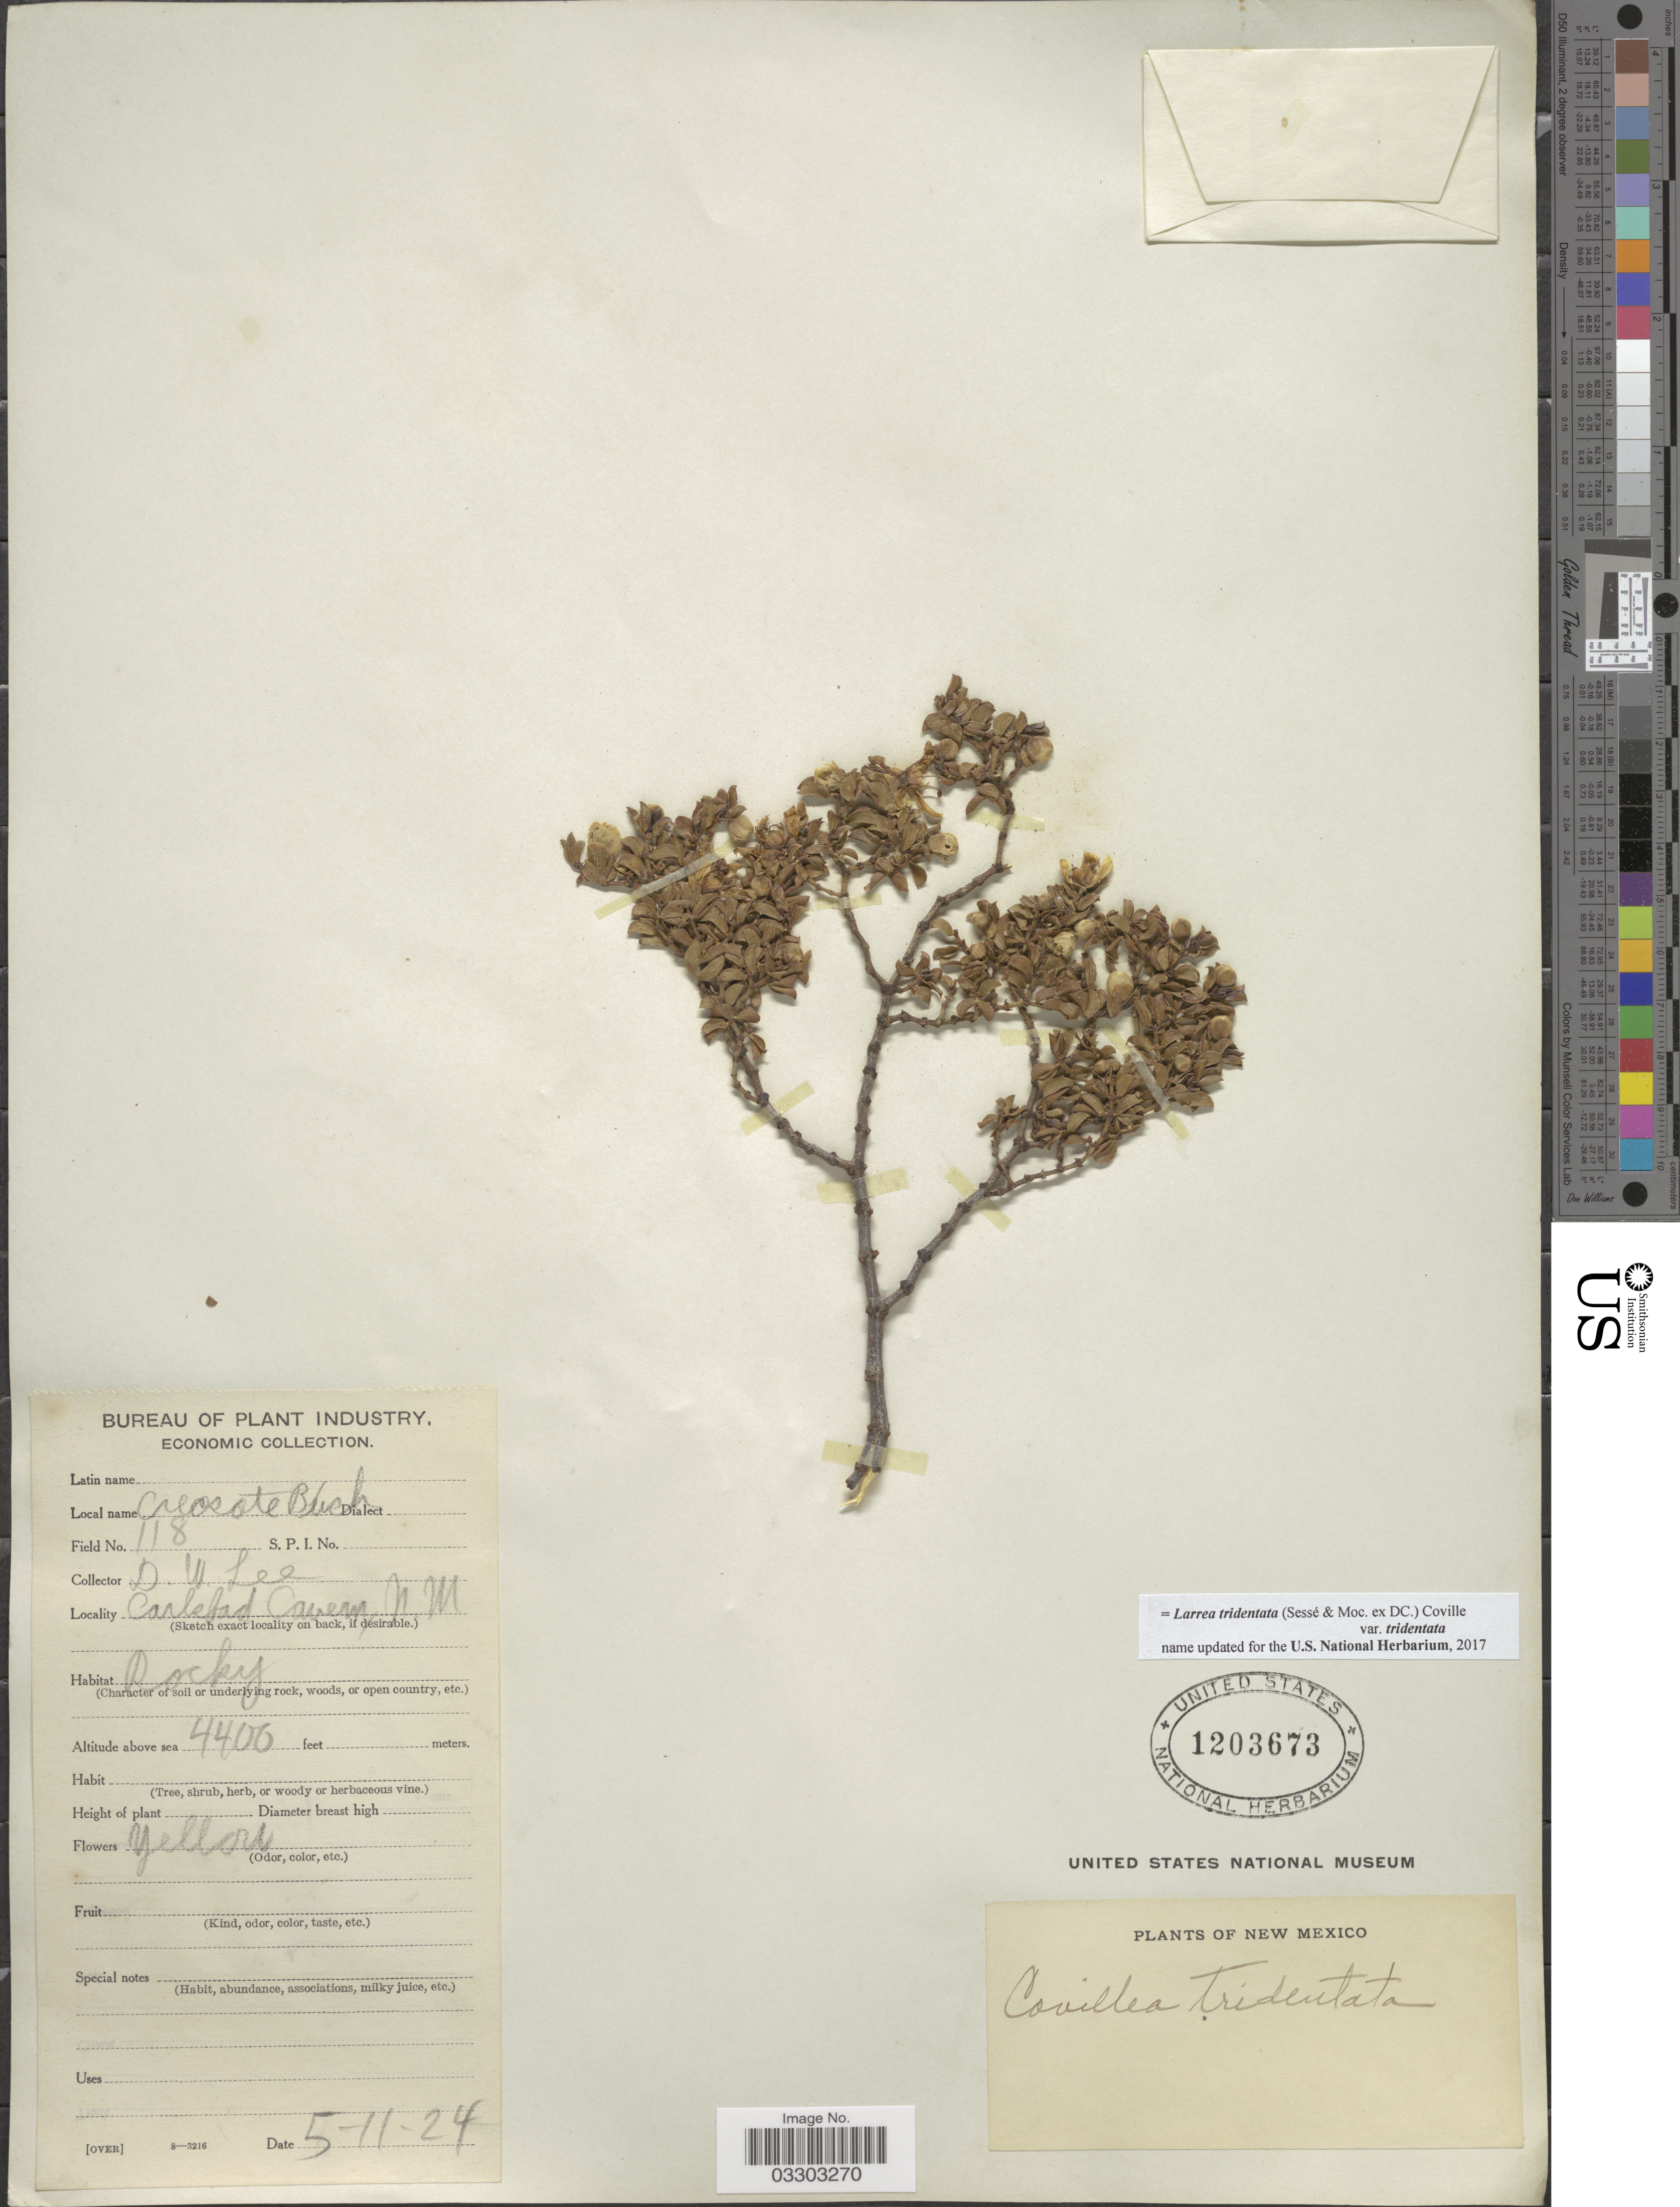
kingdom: Plantae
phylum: Tracheophyta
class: Magnoliopsida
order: Zygophyllales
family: Zygophyllaceae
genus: Larrea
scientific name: Larrea tridentata var. tridentata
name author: (Sessé & Moc. ex DC.) Coville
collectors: D. Lee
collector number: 118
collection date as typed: Transcribed d/m/y: 5/11/24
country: United States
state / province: New Mexico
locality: Carlsbad Cavern.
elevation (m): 1341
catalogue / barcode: US 1203673